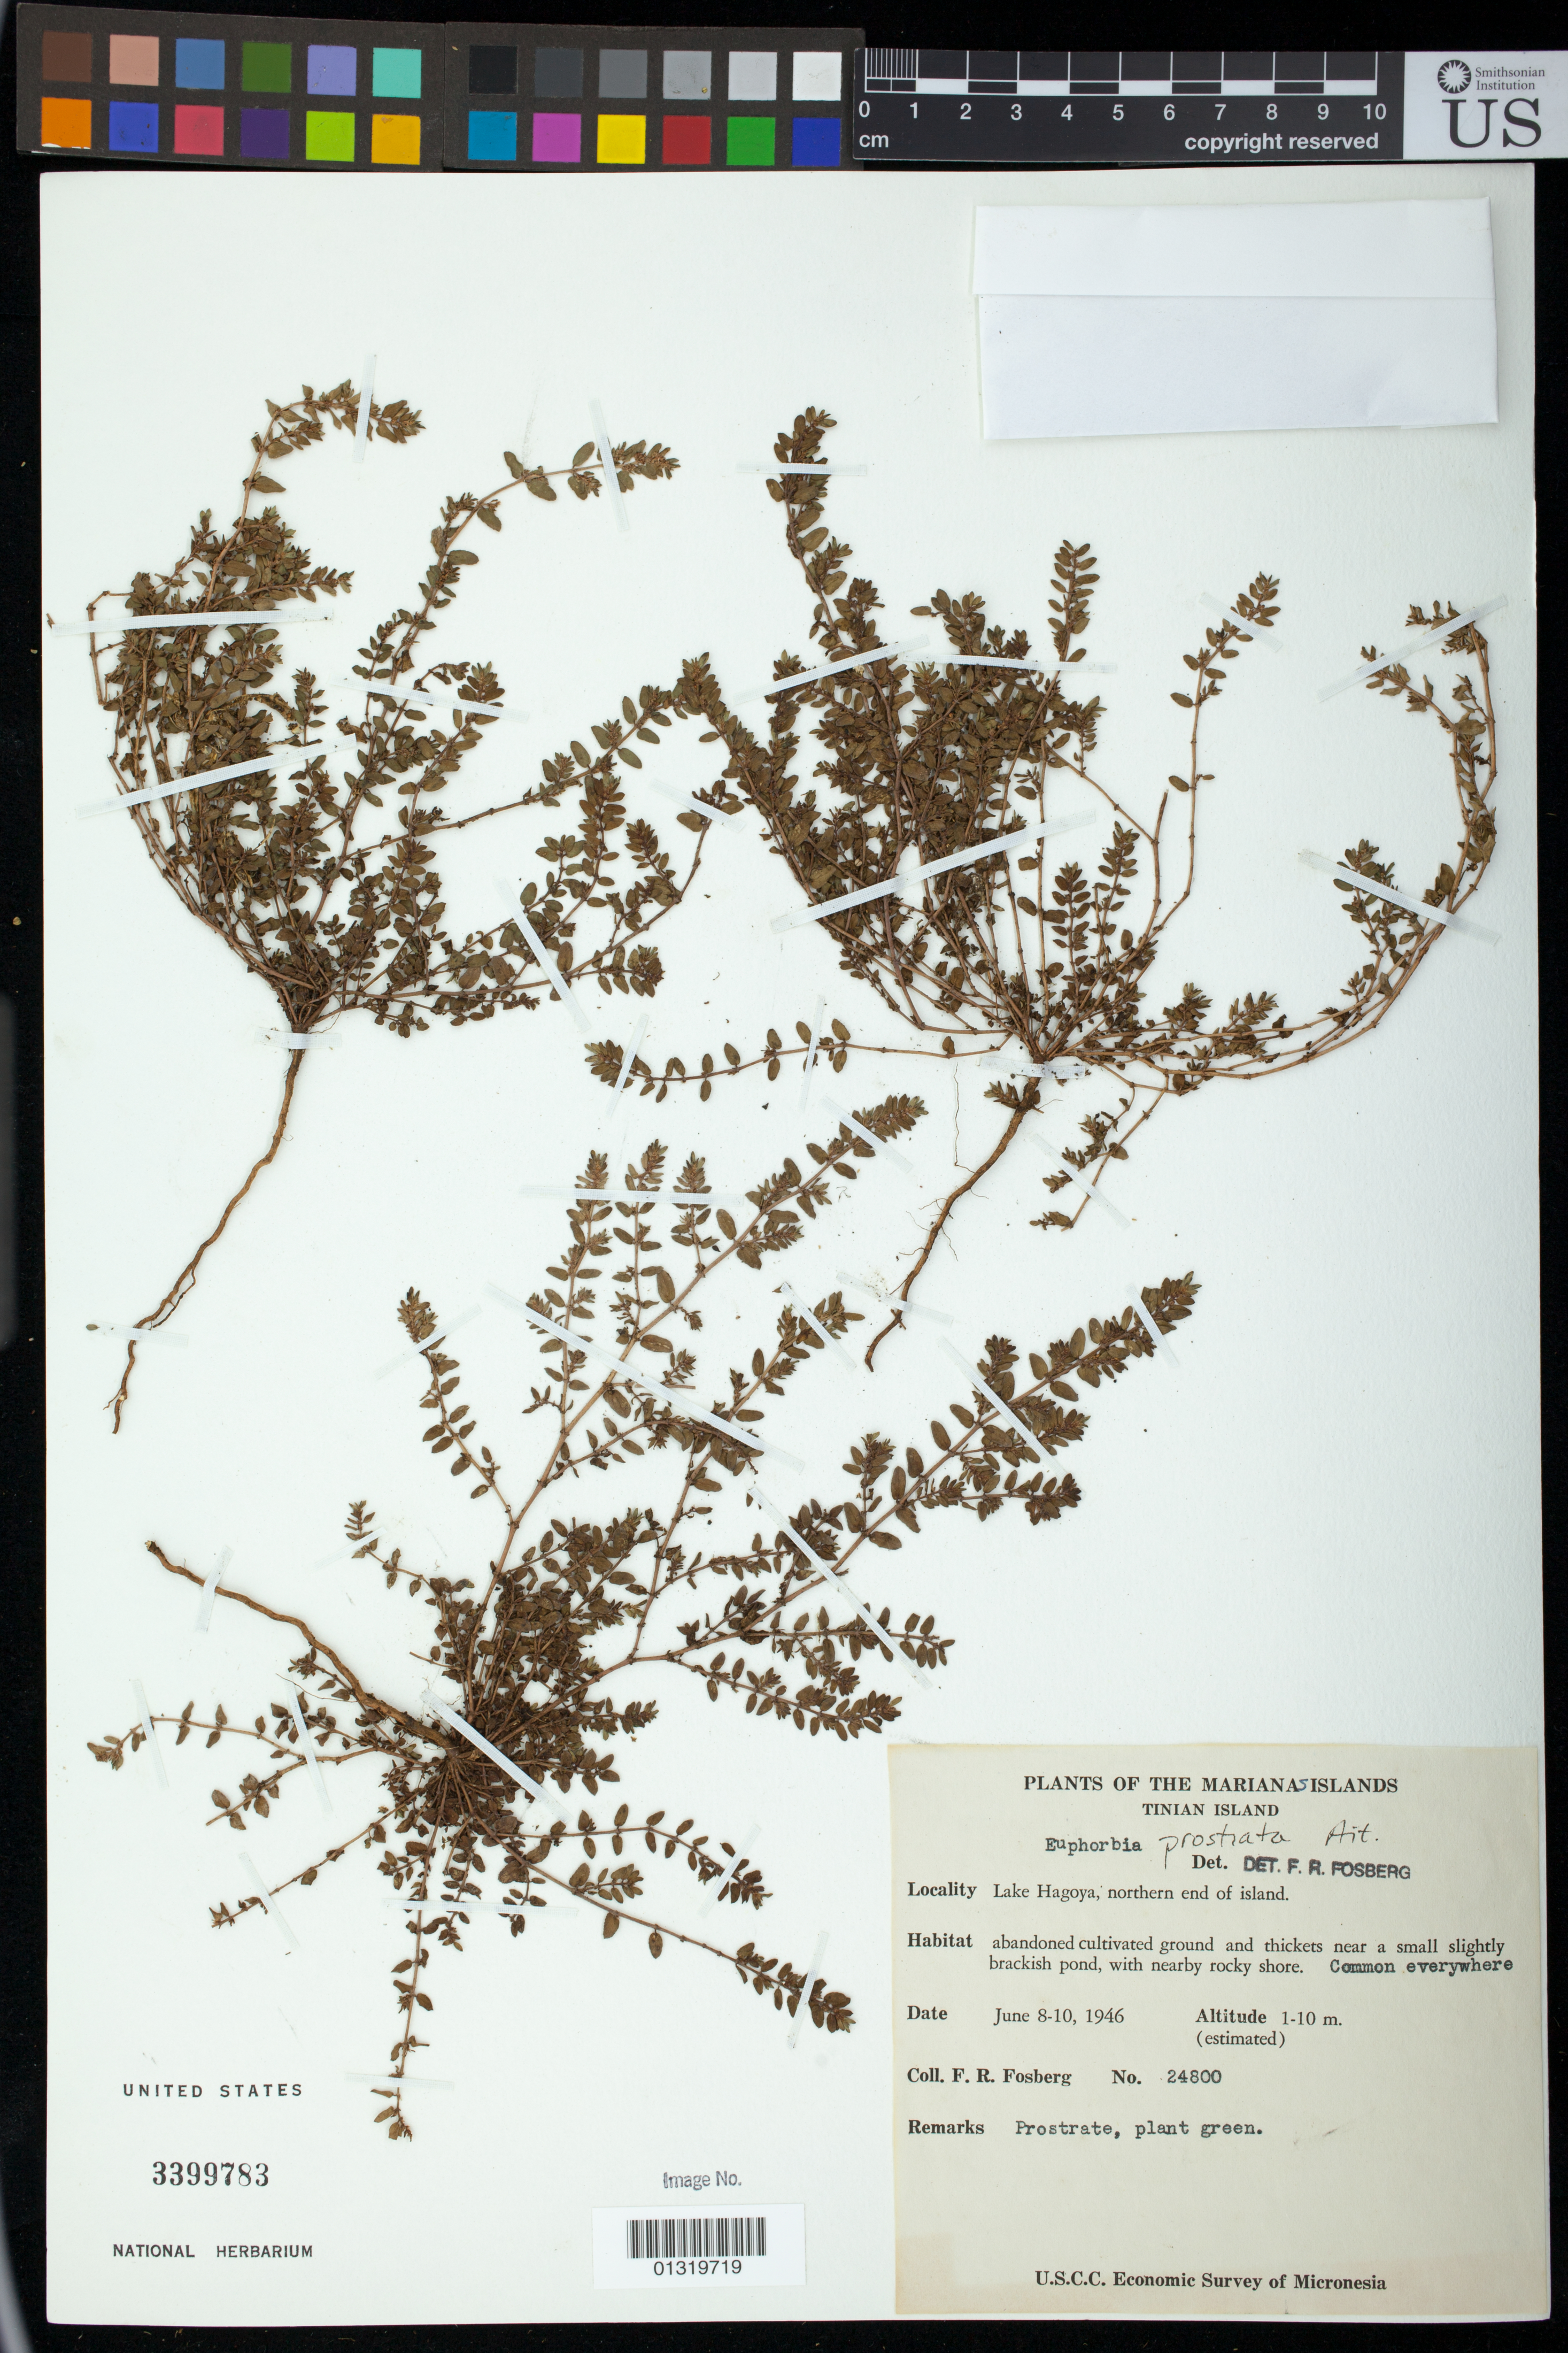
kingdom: Plantae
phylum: Tracheophyta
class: Magnoliopsida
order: Malpighiales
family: Euphorbiaceae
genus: Euphorbia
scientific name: Euphorbia prostrata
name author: Aiton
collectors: F. R. Fosberg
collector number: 24800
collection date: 1946-06-08/1946-06-10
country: Northern Mariana Islands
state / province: Tinian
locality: Lake Hagoya, northern end of island.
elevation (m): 1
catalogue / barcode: US 3399783